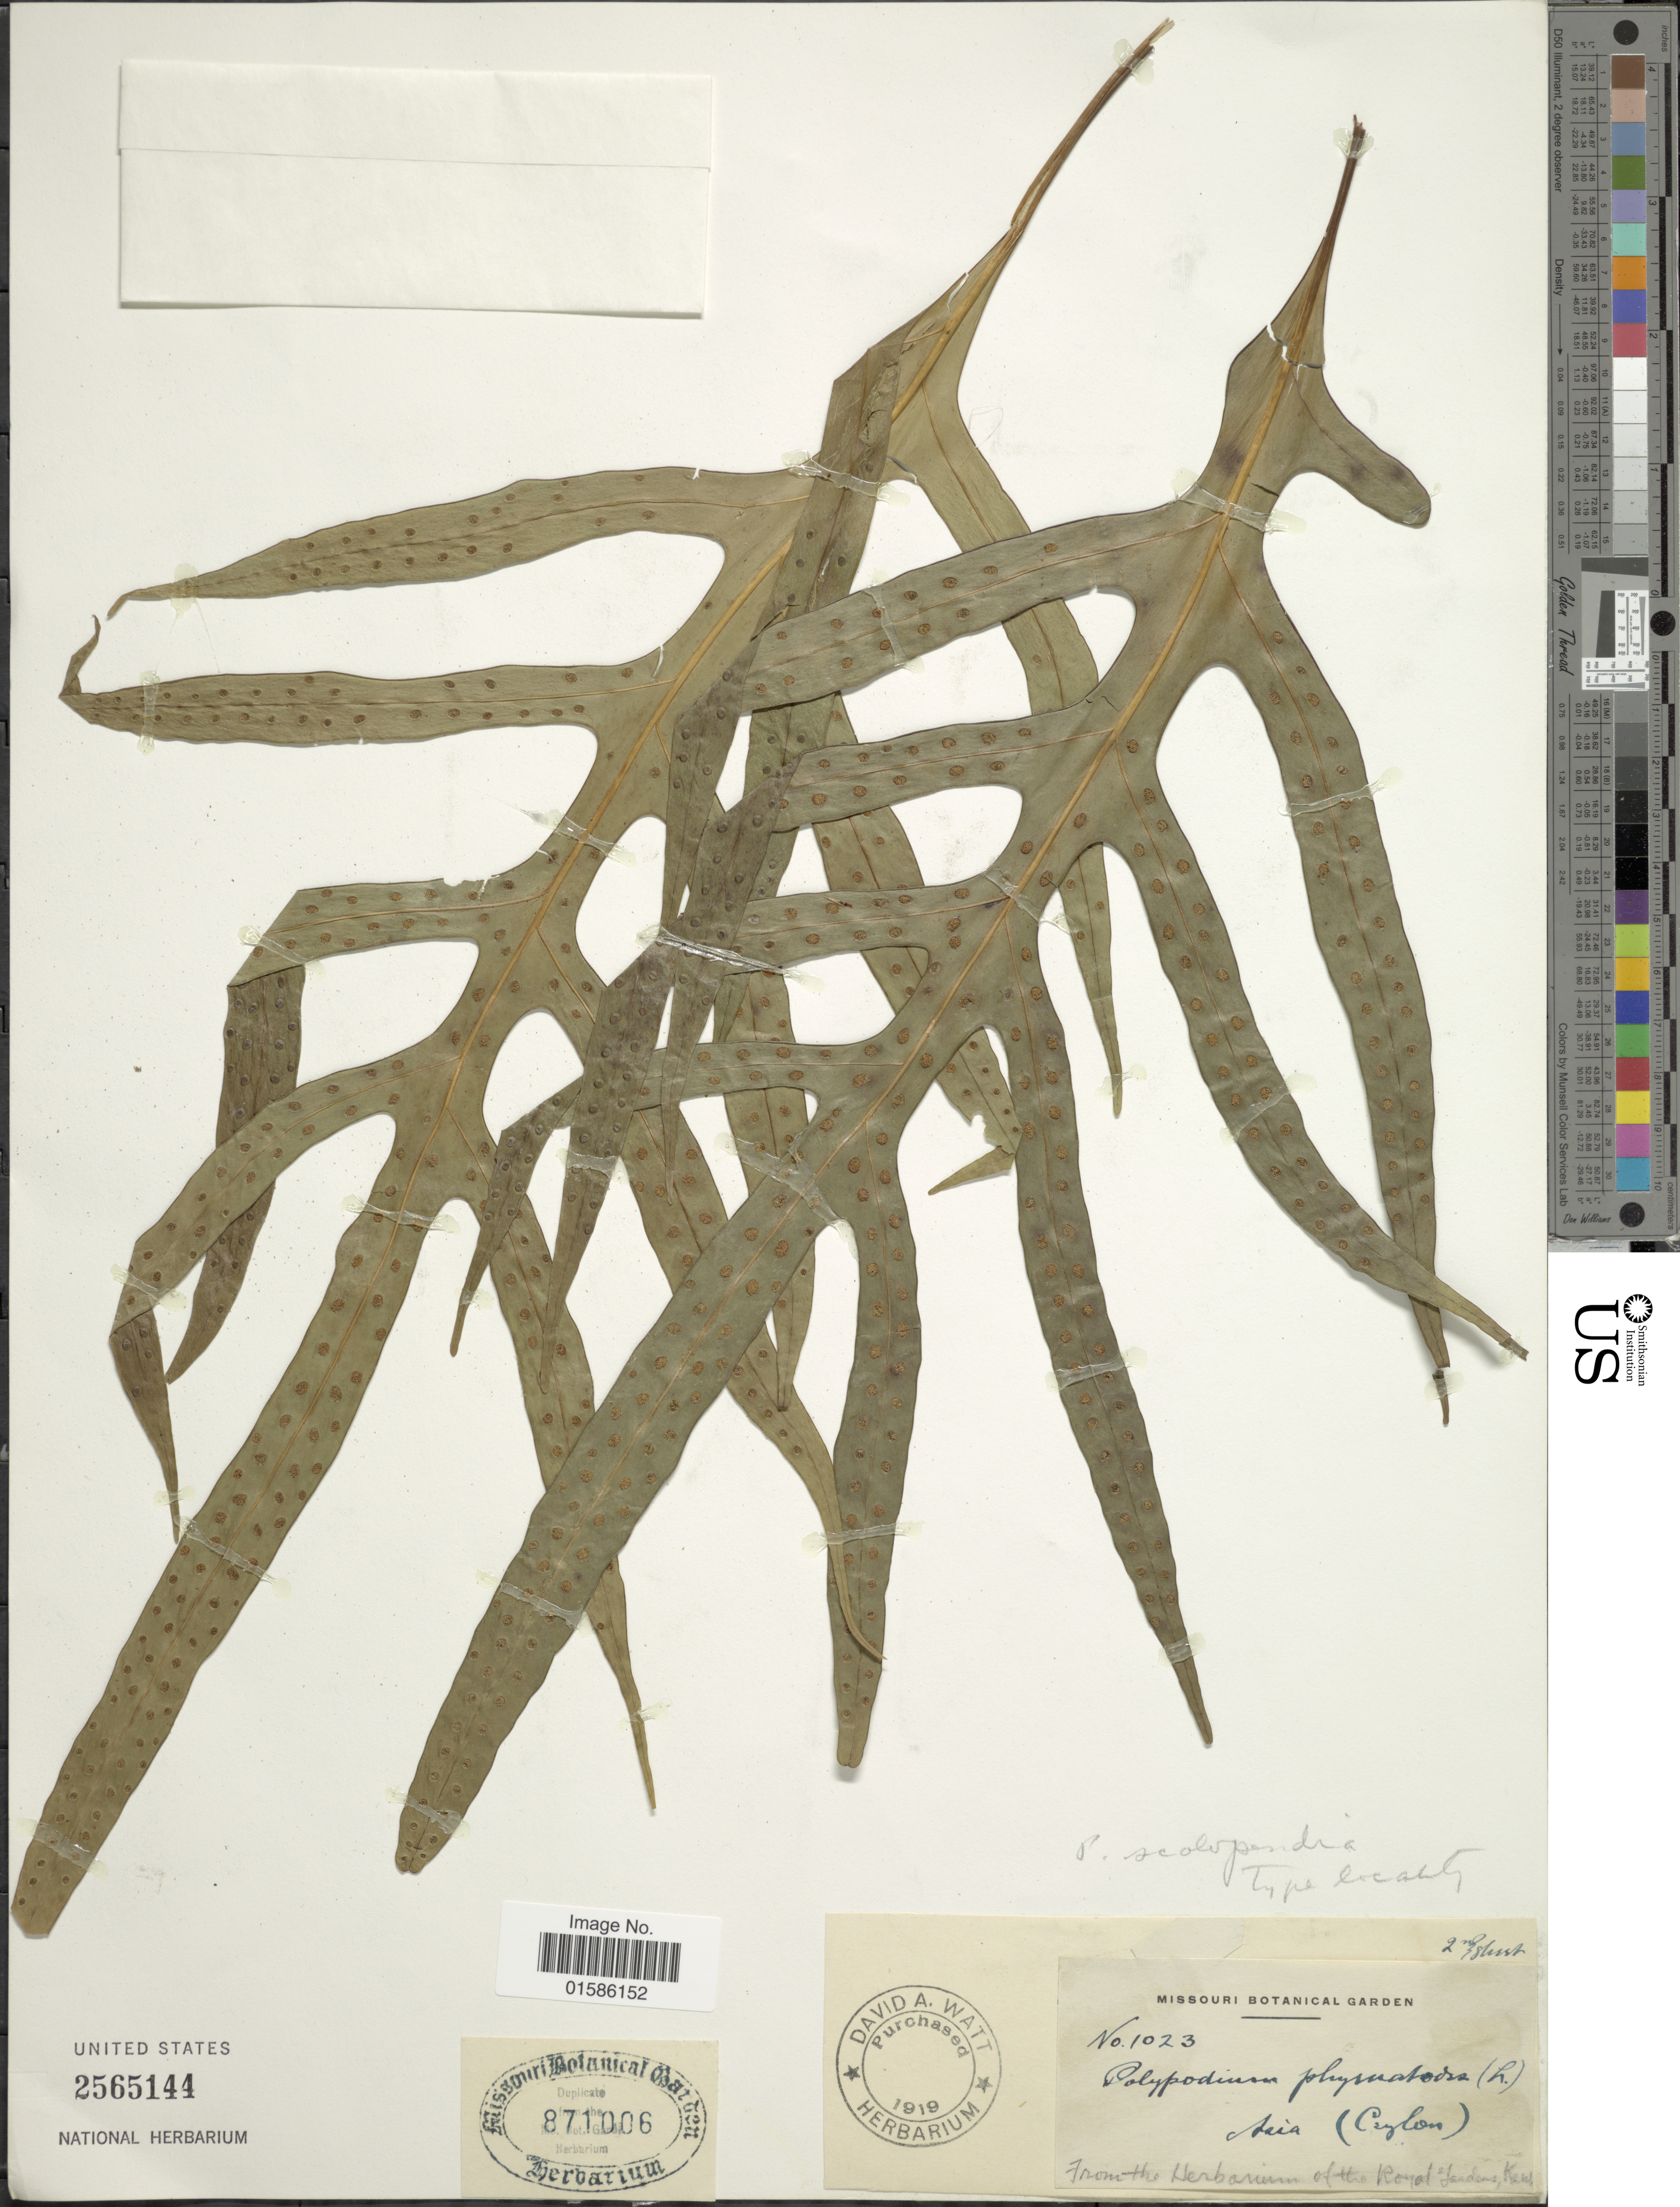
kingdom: Plantae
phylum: Tracheophyta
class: Polypodiopsida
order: Polypodiales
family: Polypodiaceae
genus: Microsorum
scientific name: Microsorum scolopendria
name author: (Burm. f.) Copel.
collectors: Missouri Botanical Garden (MO)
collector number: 1023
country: Sri Lanka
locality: Asia (Ceylon)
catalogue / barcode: US 871006